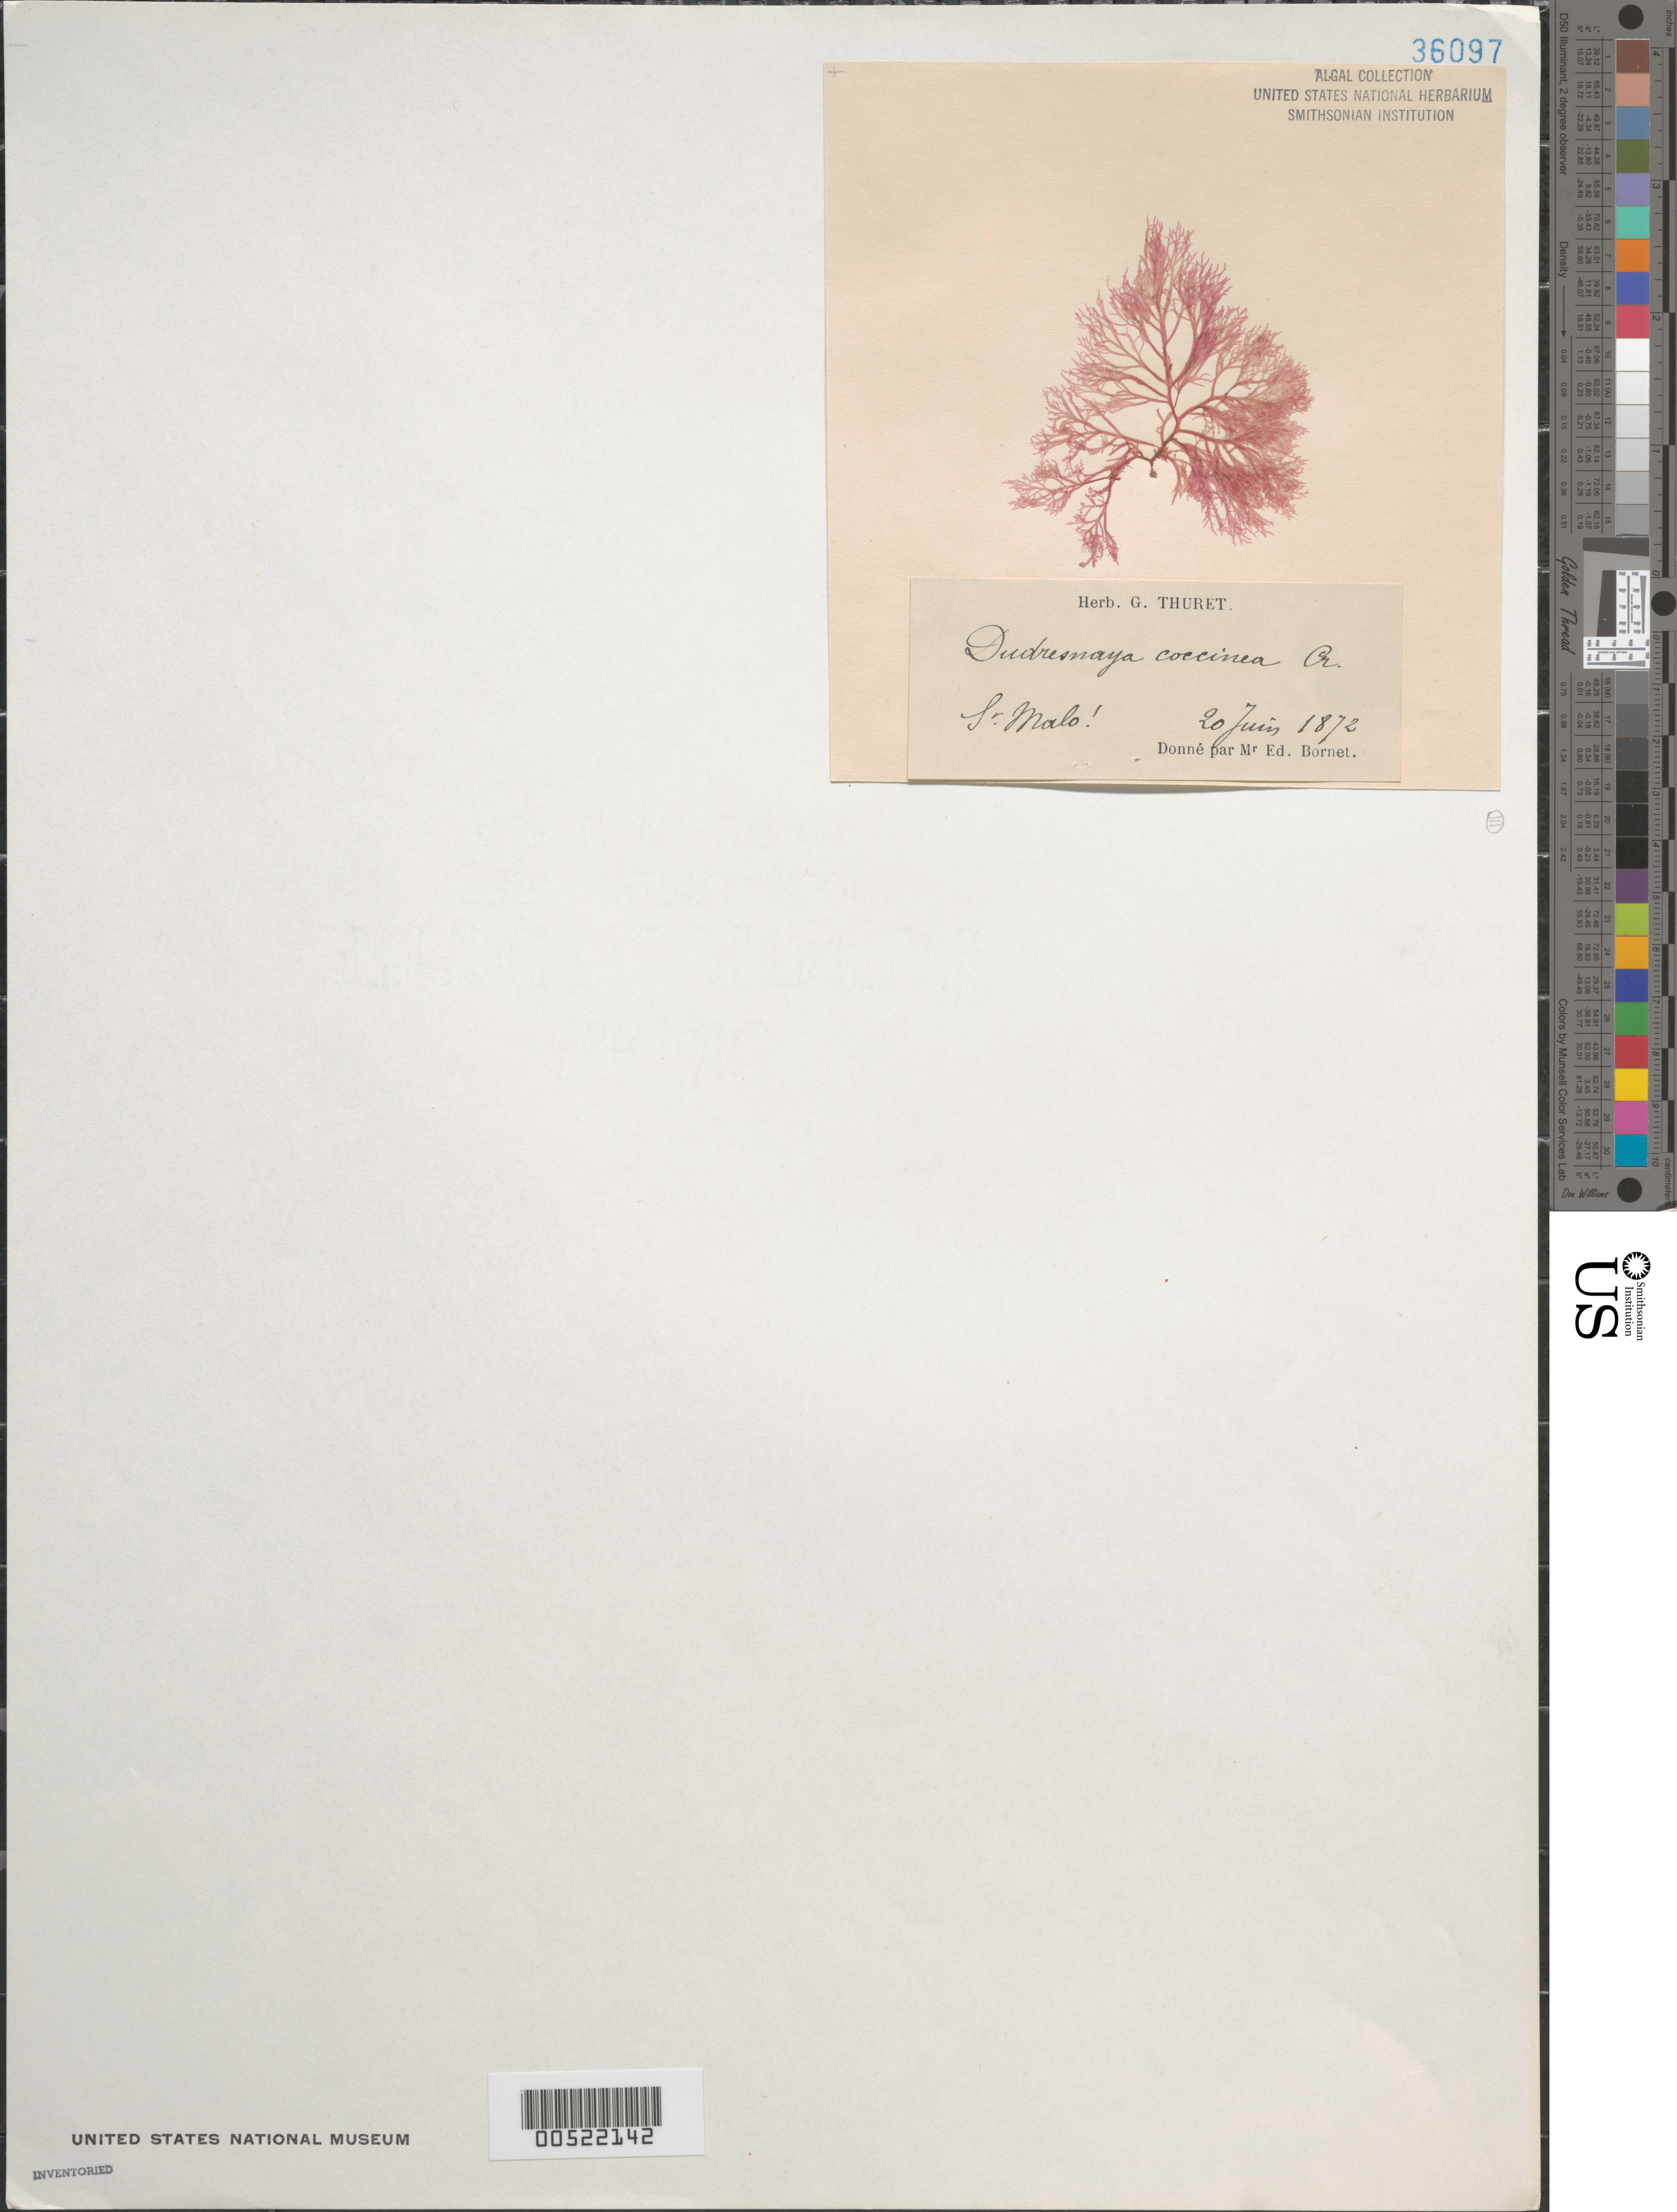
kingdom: Plantae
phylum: Rhodophyta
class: Florideophyceae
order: Gigartinales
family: Dumontiaceae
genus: Dudresnaya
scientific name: Dudresnaya verticillata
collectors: Thuret, G. (herbarium)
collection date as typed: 20 Jun 1872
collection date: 1872-06-20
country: France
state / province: Bretagne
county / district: Ille-et-Vilaine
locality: St. Malo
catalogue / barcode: US 36097